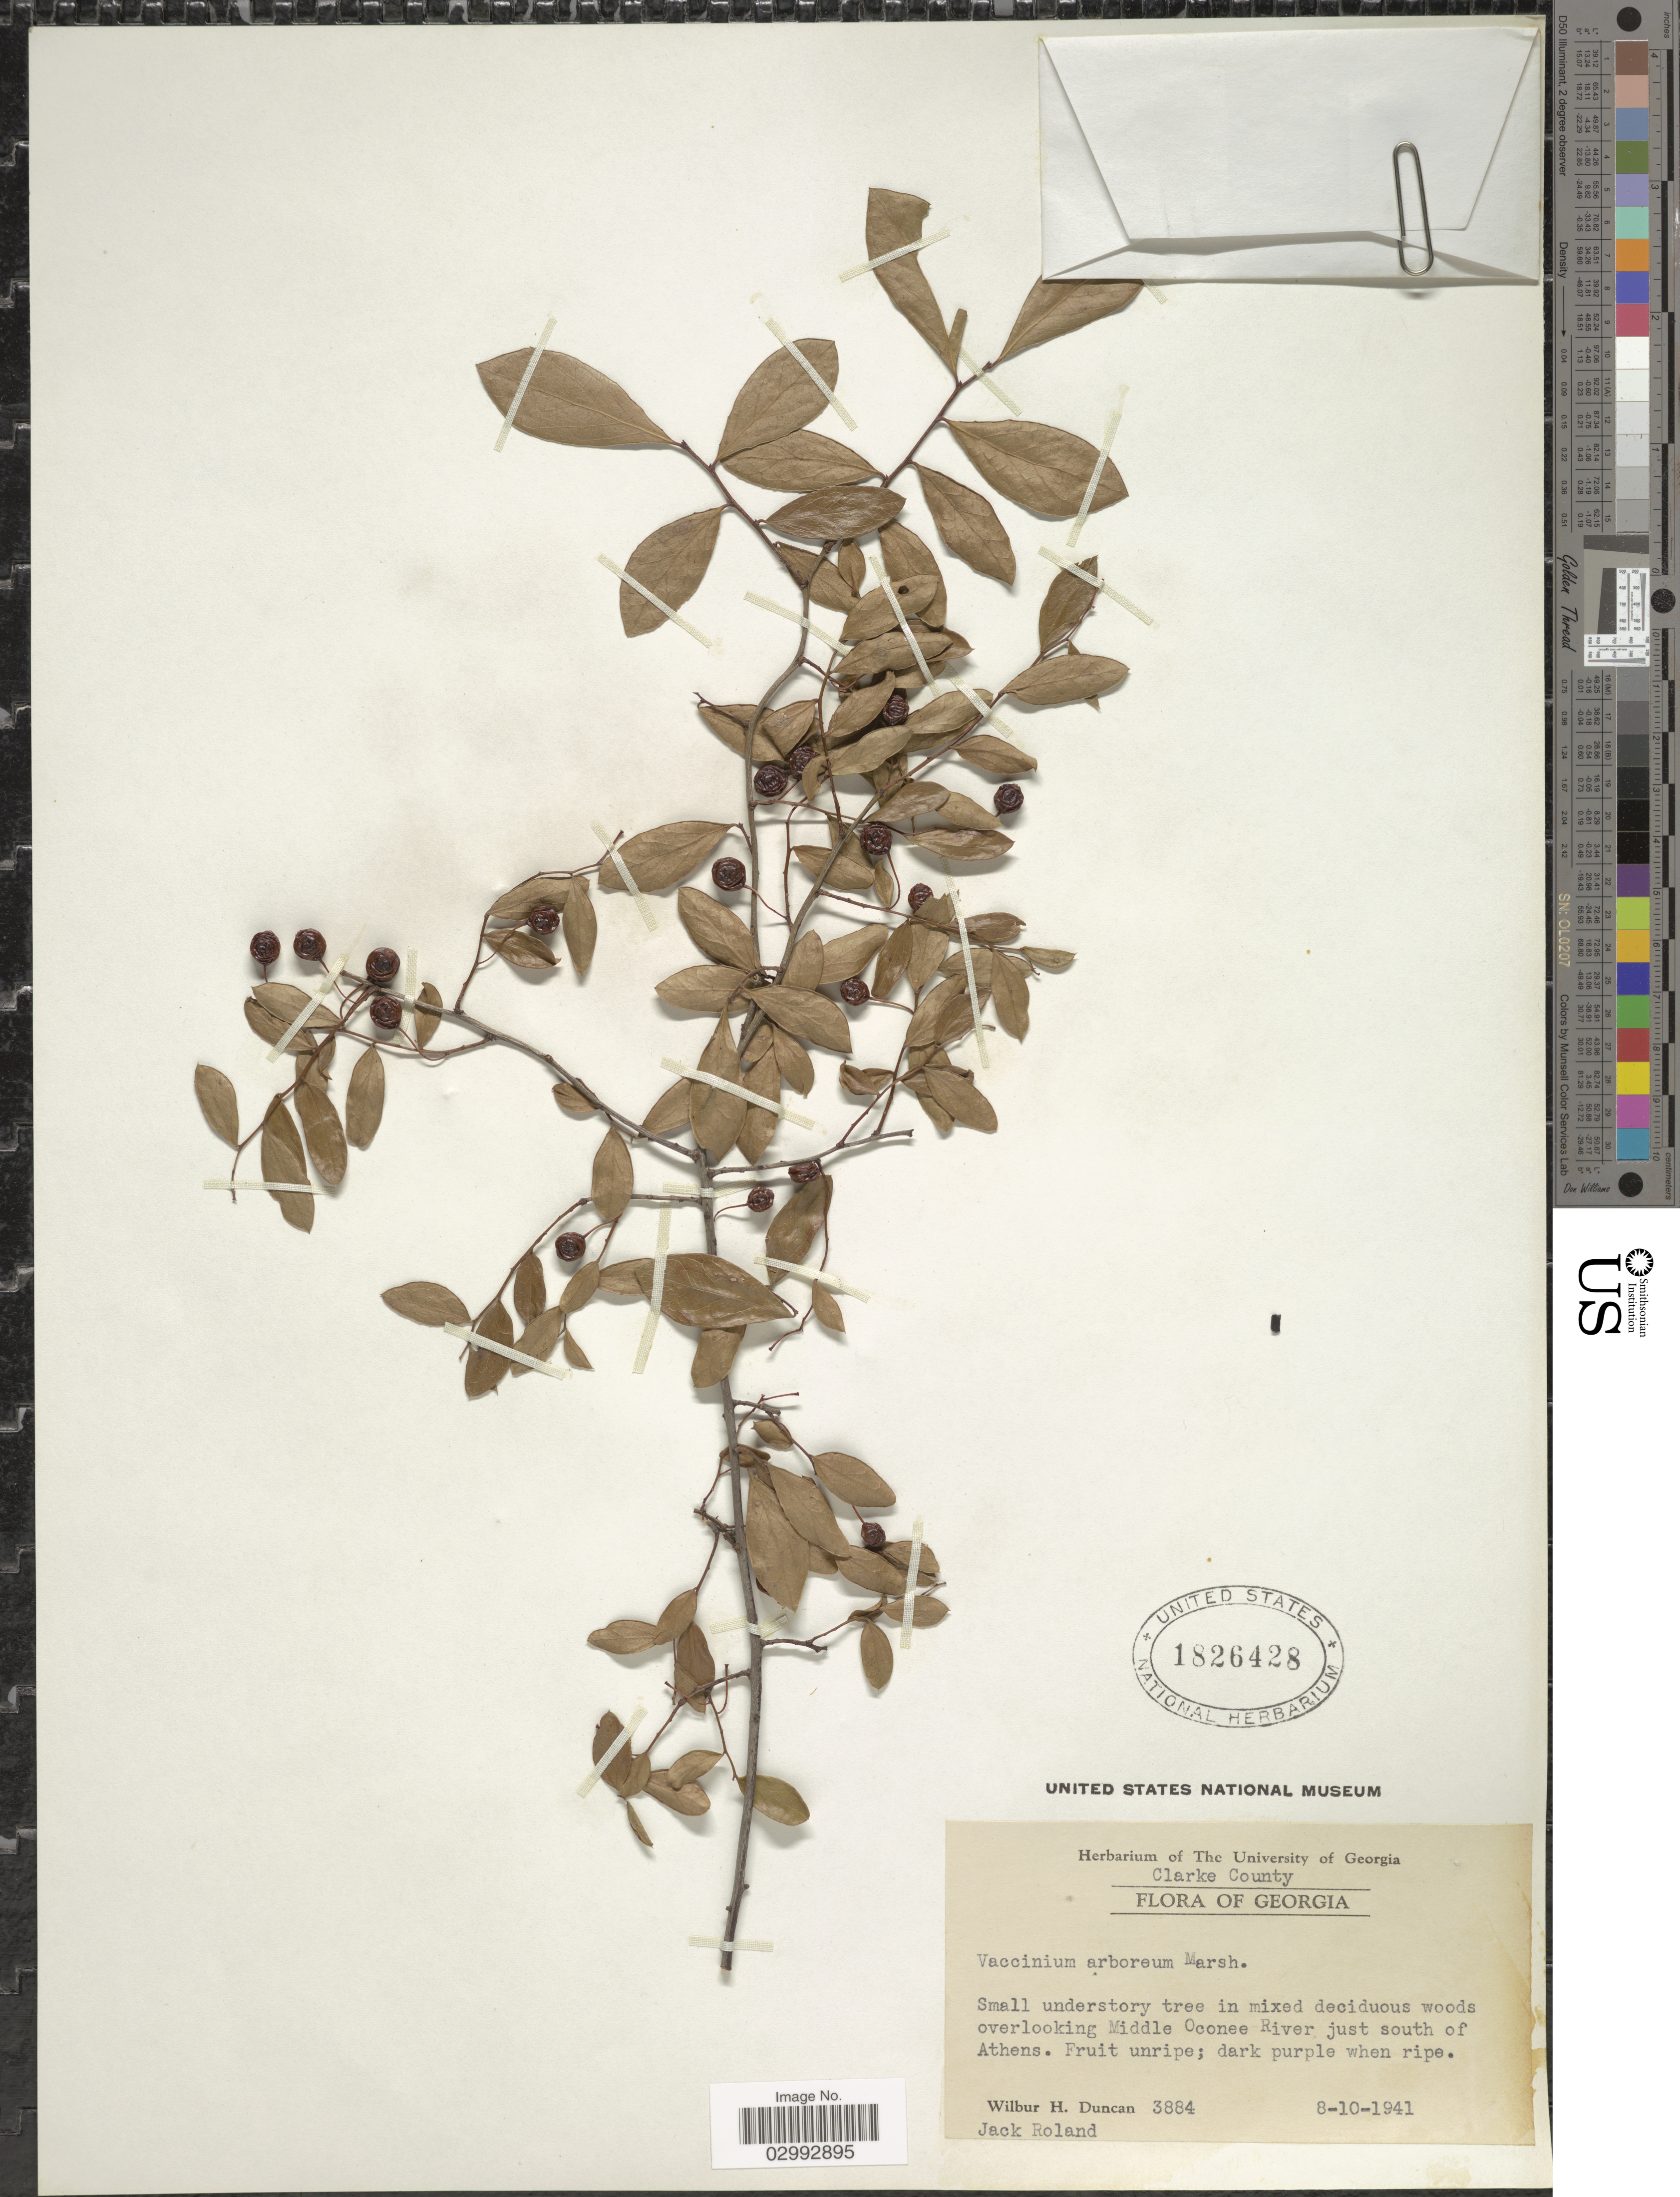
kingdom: Plantae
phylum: Tracheophyta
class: Magnoliopsida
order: Ericales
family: Ericaceae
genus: Batodendron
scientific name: Batodendron arboreum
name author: Nutt.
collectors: W. H. Duncan & J. Roland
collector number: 3884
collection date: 1941-08-10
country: United States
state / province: Georgia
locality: Clarke County. Overlooking Middle Oconee River just south of Athens.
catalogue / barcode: US 1826428